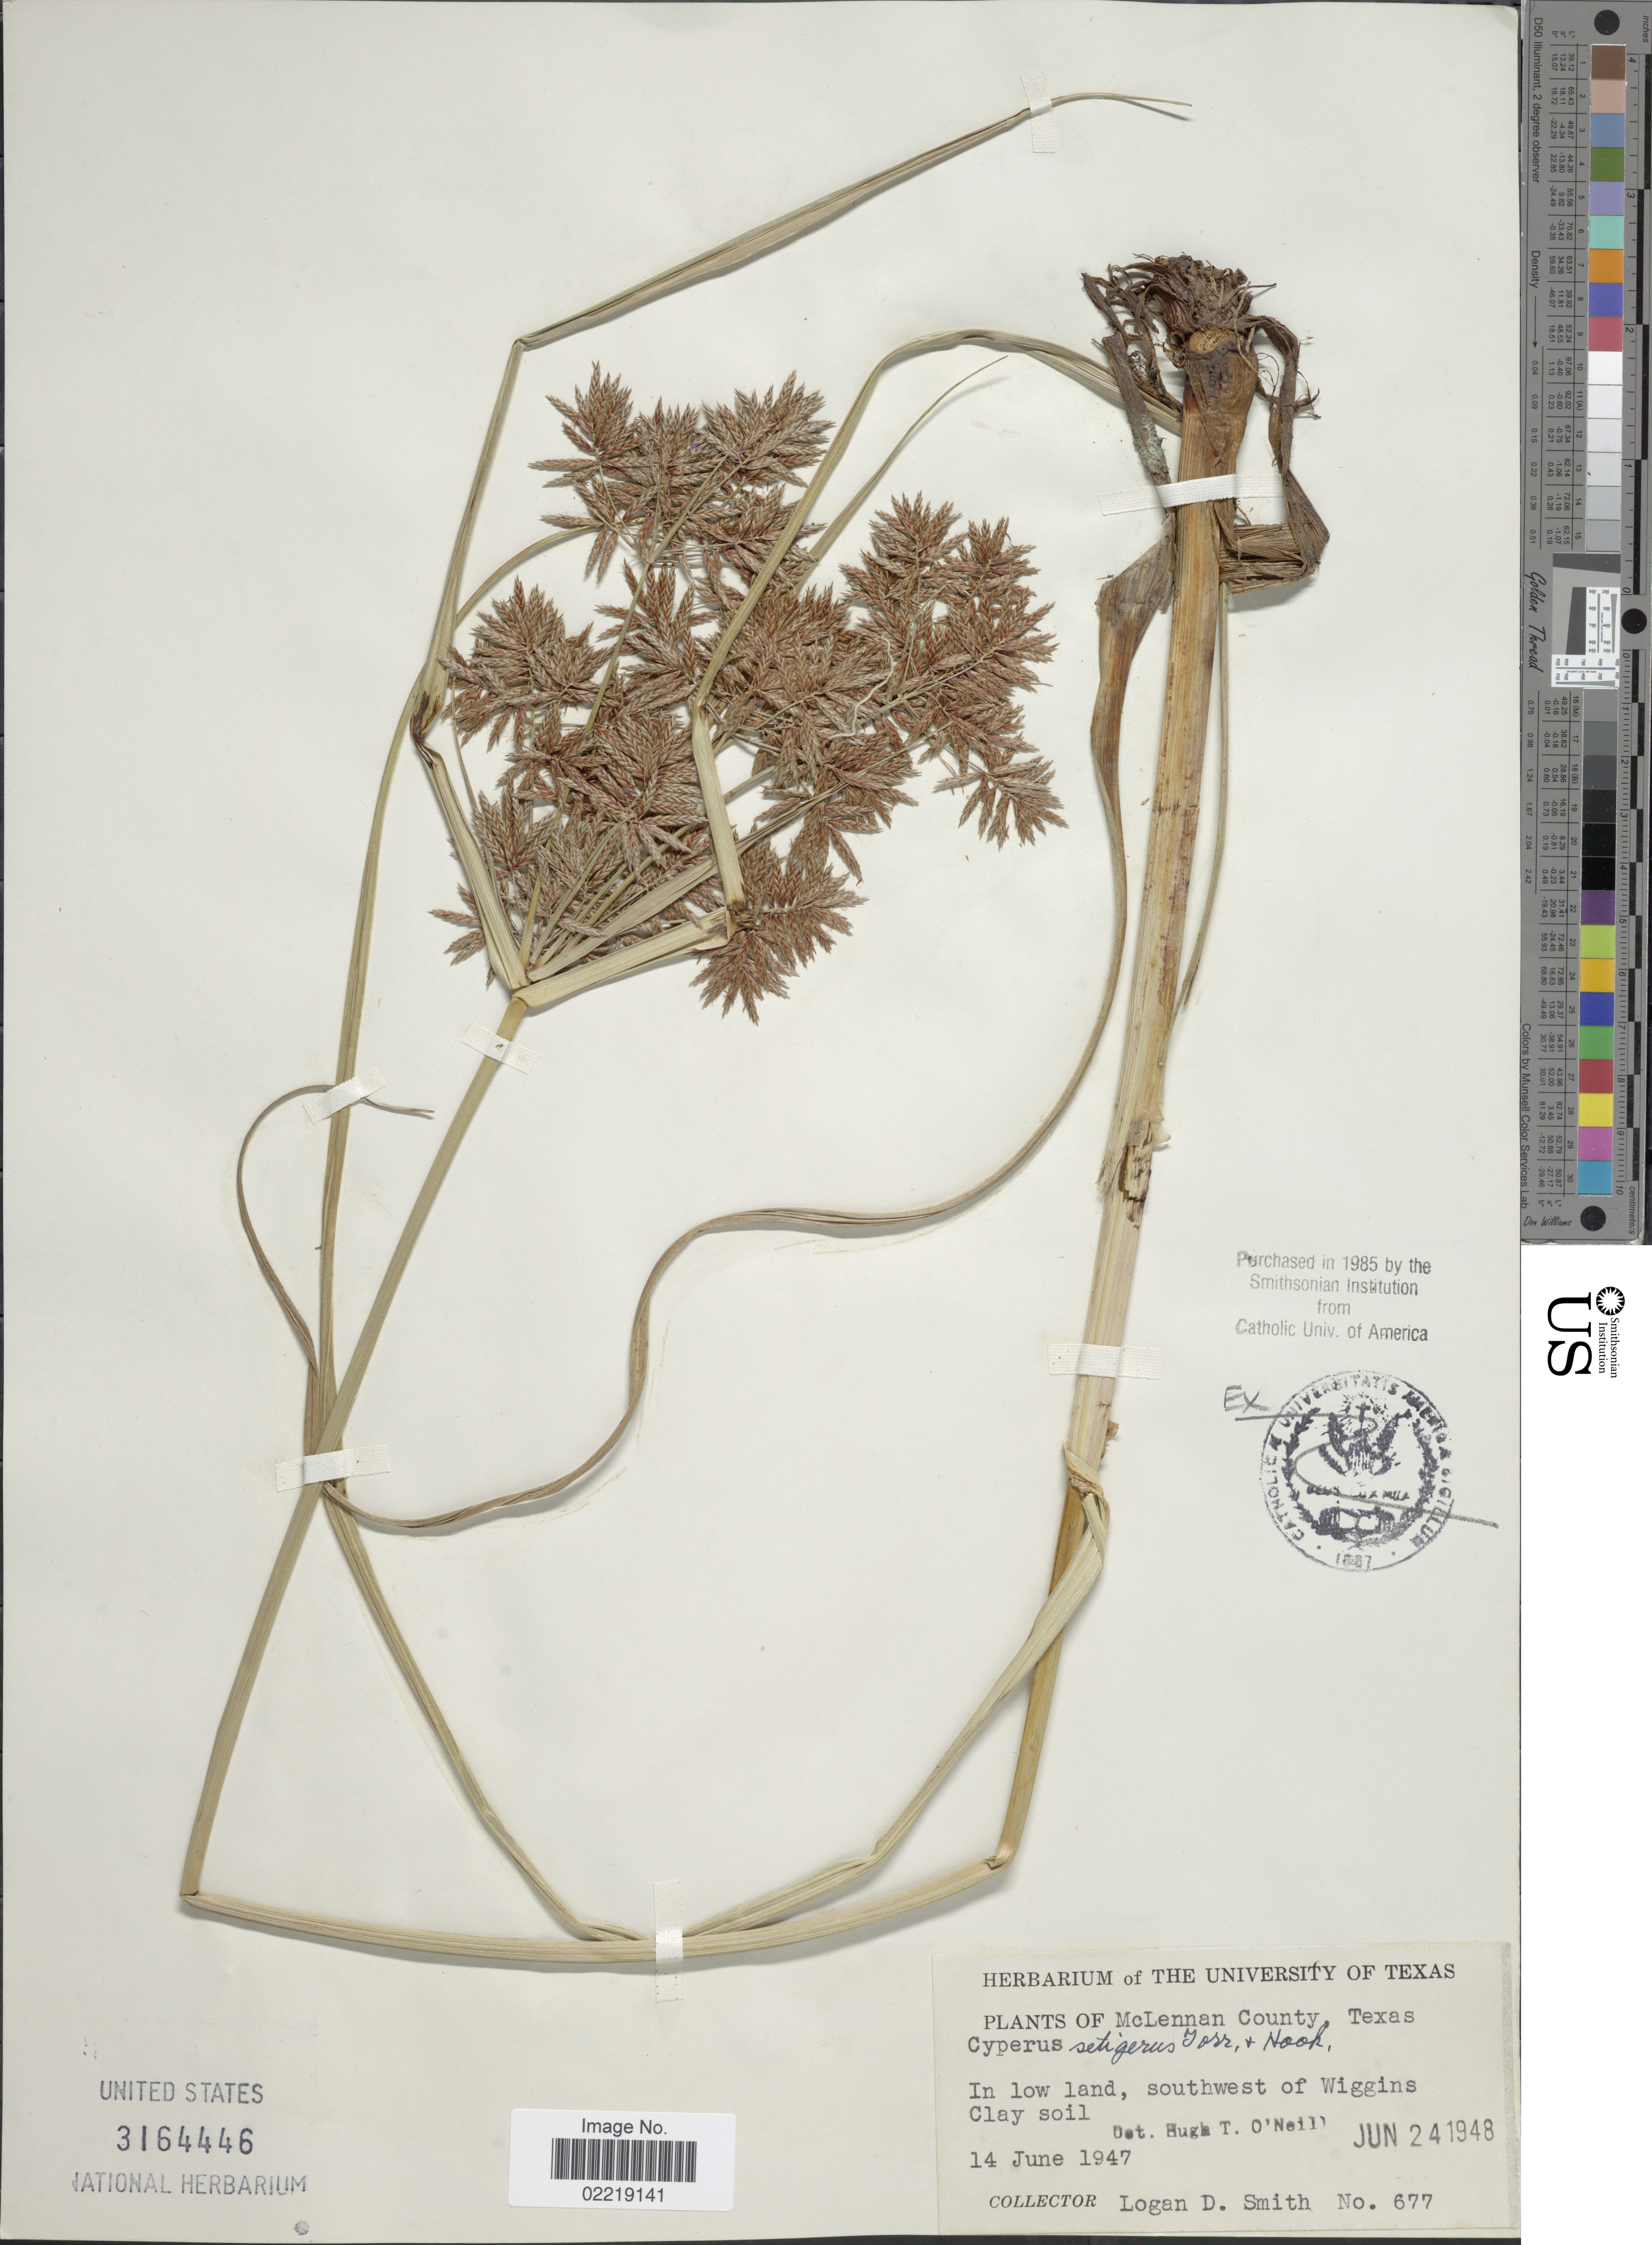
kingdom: Plantae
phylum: Tracheophyta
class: Liliopsida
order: Poales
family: Cyperaceae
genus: Cyperus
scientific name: Cyperus setigerus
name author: Torr. & Hook.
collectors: L. Smith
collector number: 677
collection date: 1947-06-14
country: United States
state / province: Texas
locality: McLennan County, In low land, southwest of Wiggins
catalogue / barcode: US 3164446